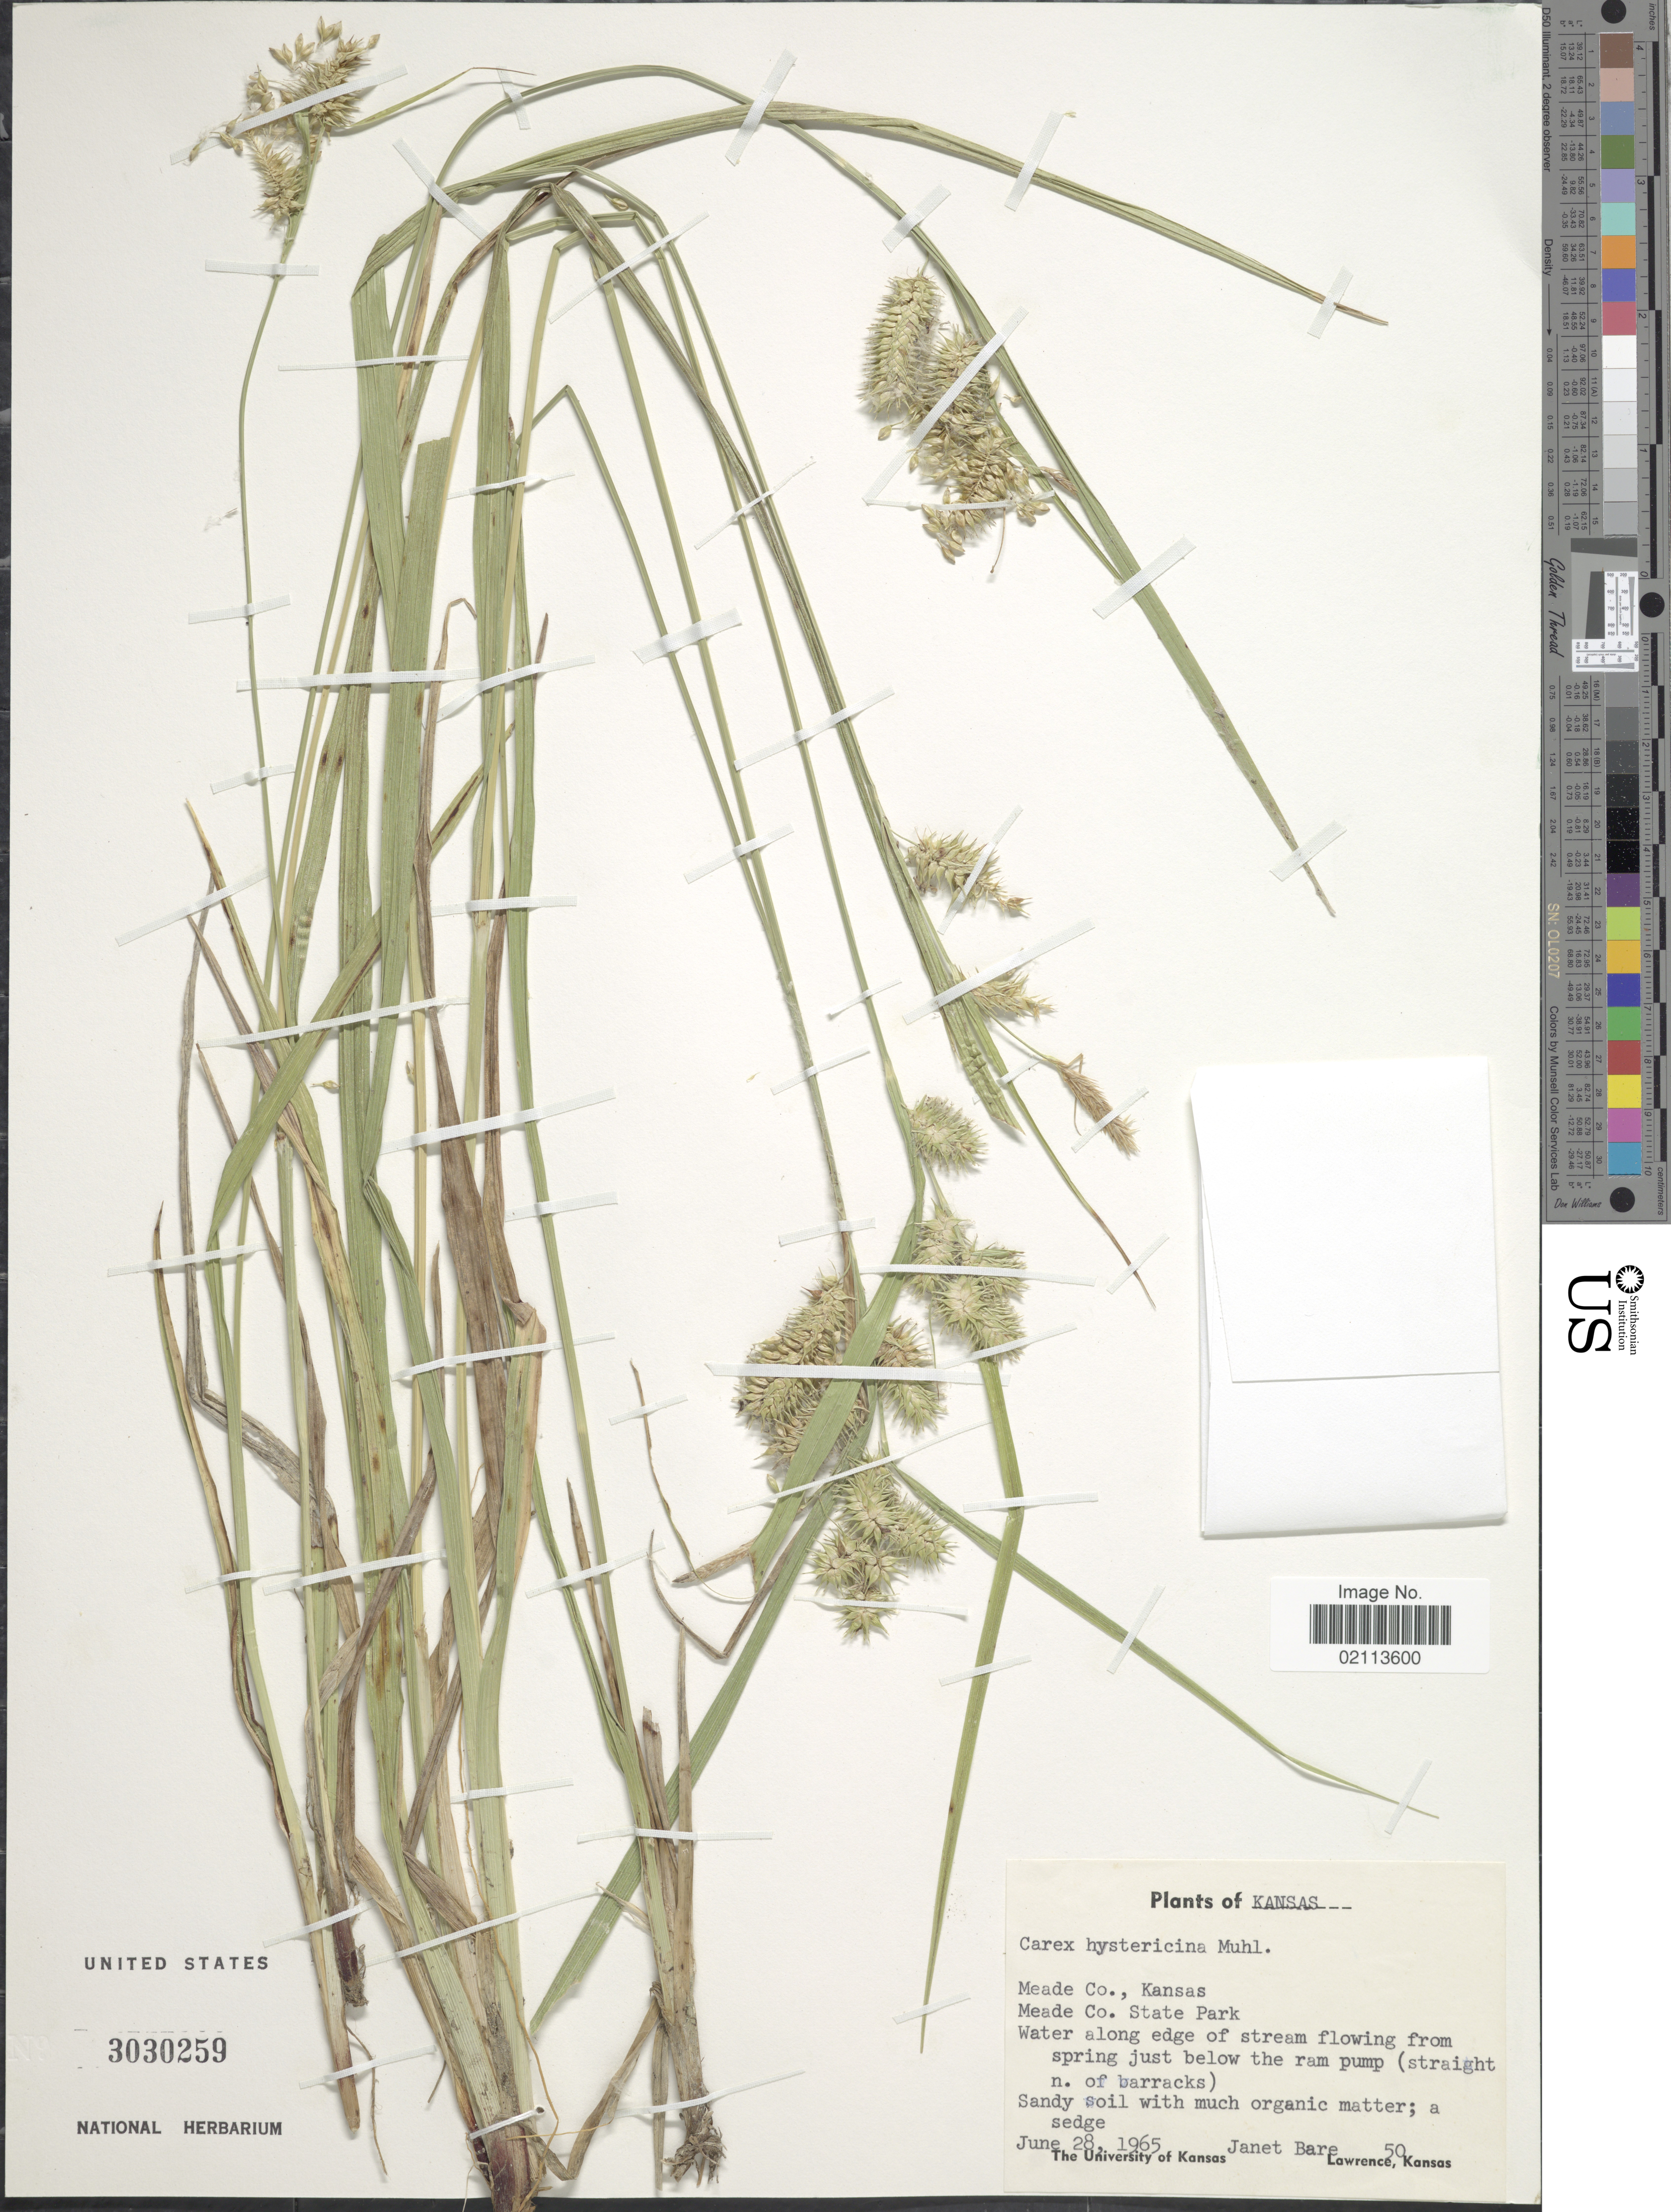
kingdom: Plantae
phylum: Tracheophyta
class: Liliopsida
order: Poales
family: Cyperaceae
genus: Carex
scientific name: Carex hystericina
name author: Muhl. ex Willd.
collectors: J. Baré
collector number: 50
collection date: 1965-06-28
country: United States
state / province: Kansas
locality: Meade Co., Meade Co. State Park Water along sedge of stream flowing from spring just below the ram pump (straight n. of barracks)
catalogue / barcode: US 3030259